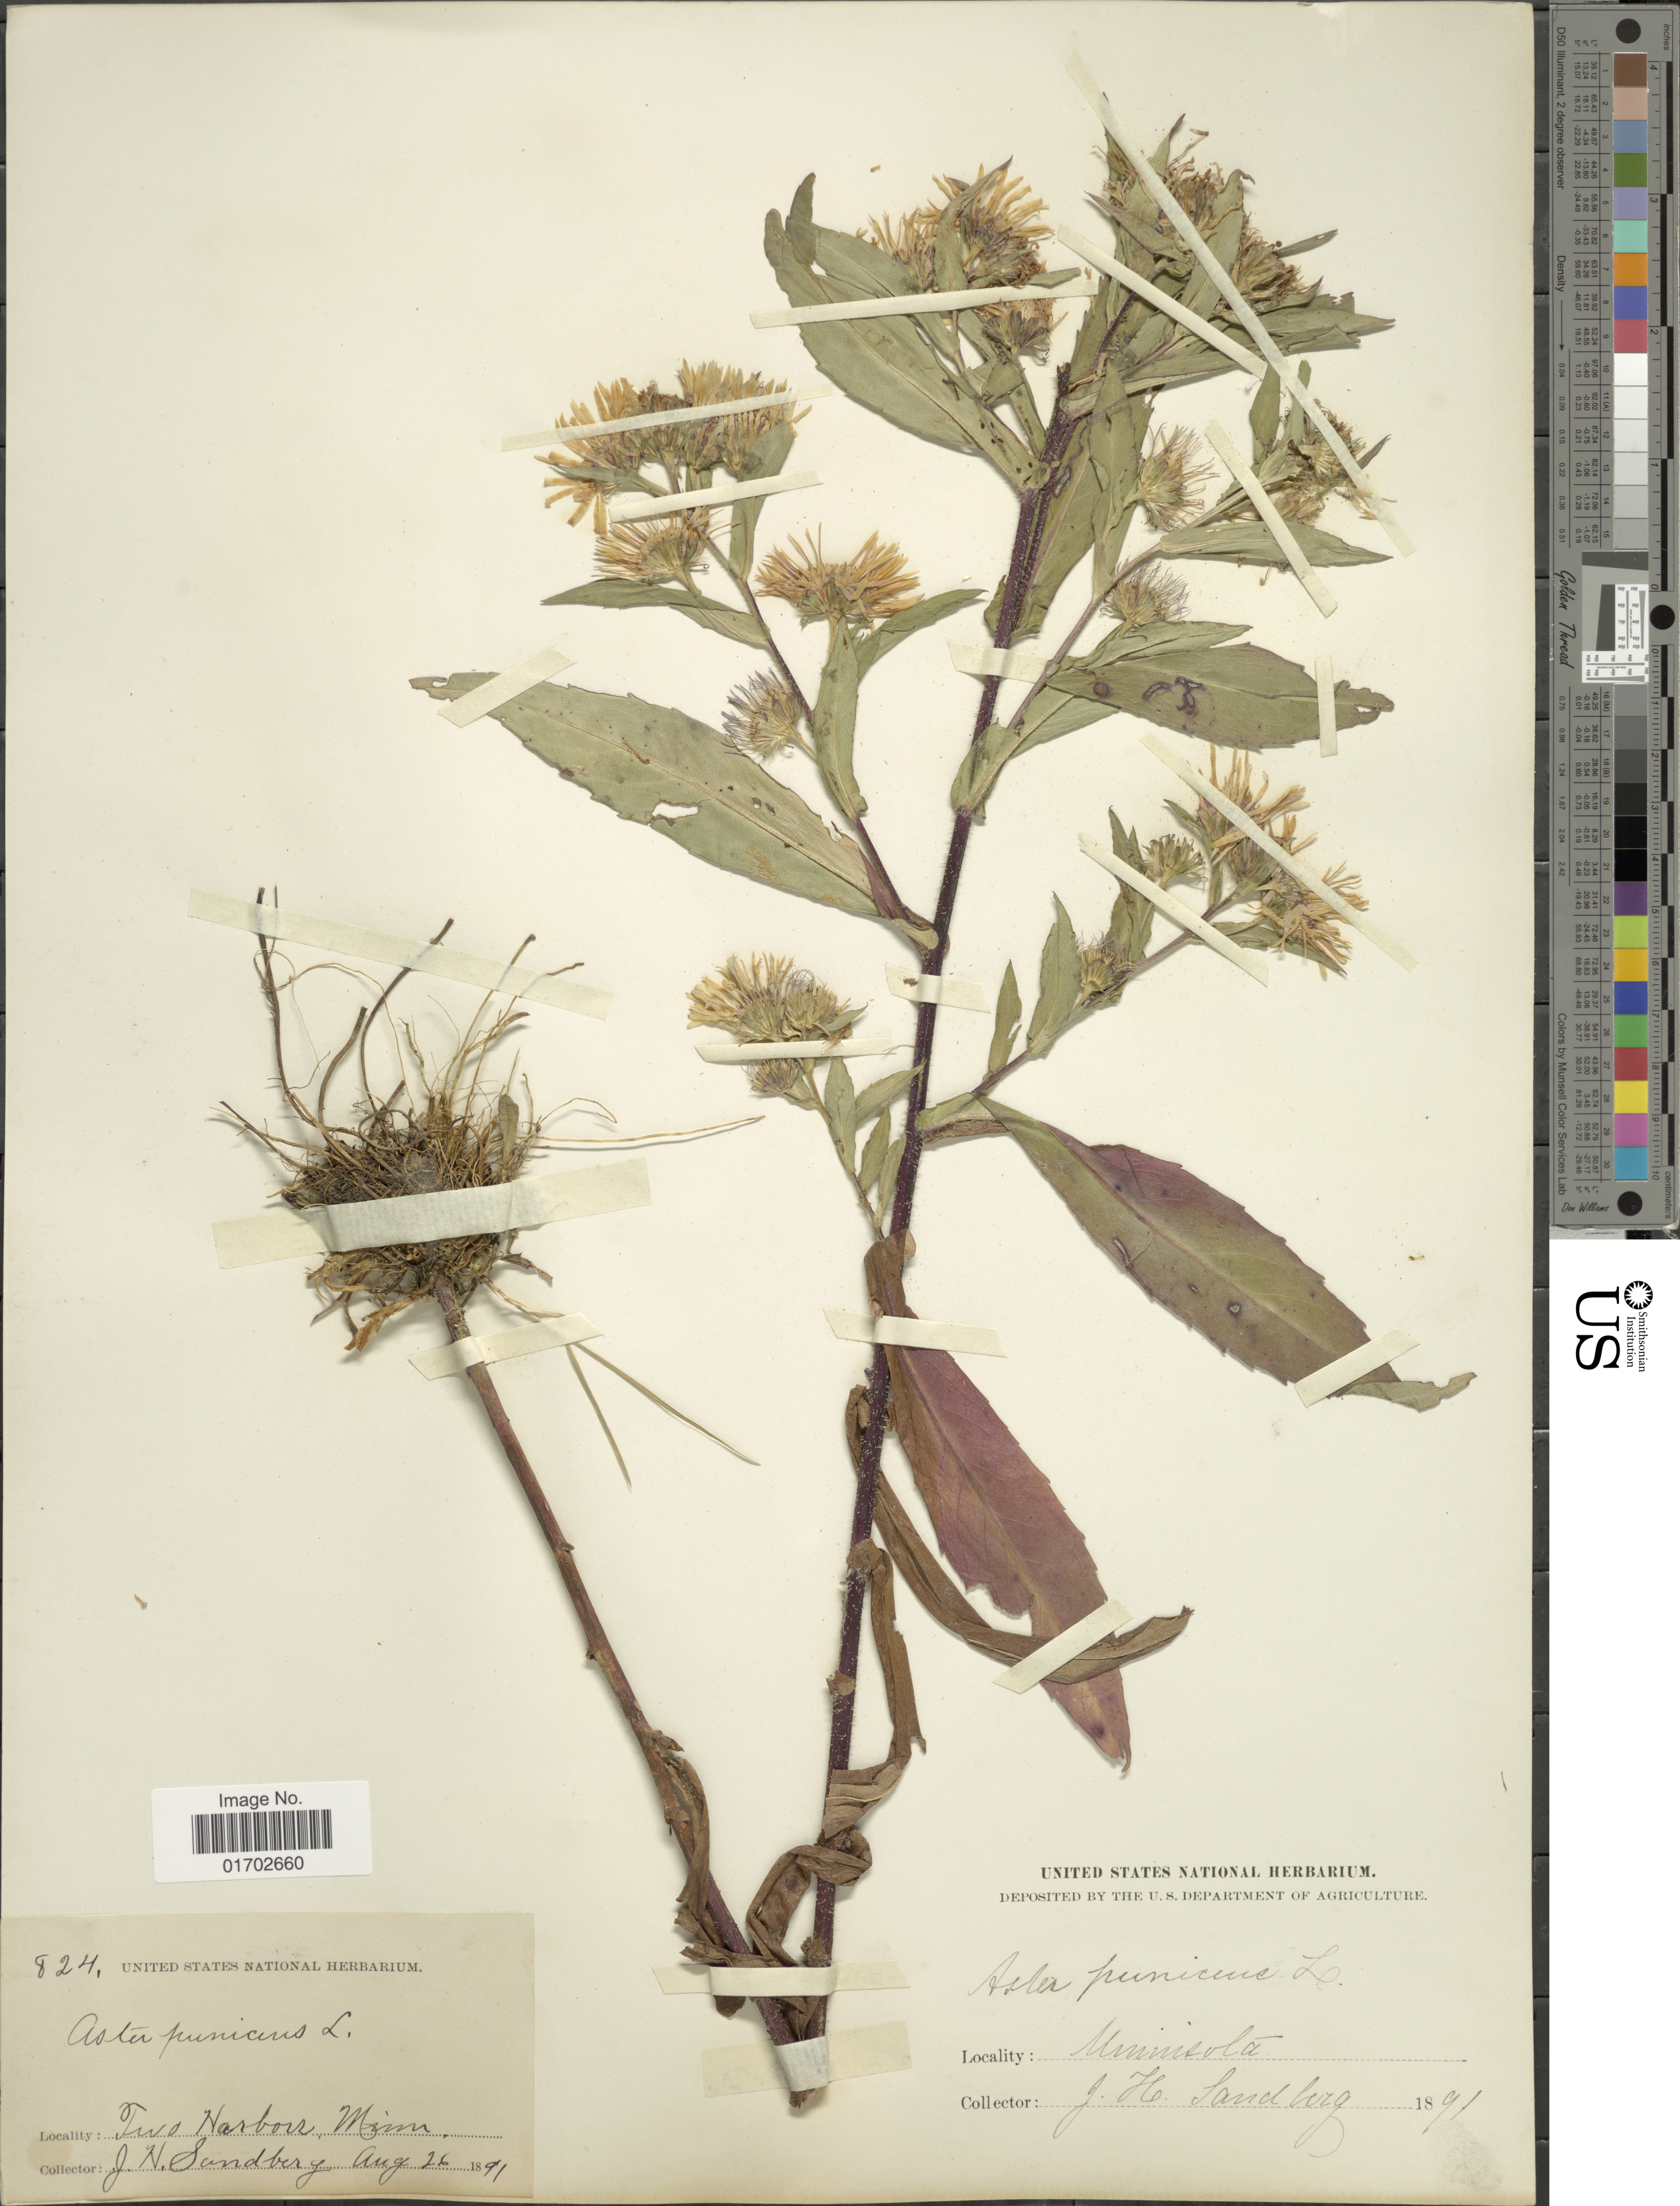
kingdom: Plantae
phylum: Tracheophyta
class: Magnoliopsida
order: Asterales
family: Asteraceae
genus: Symphyotrichum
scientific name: Symphyotrichum puniceum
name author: (L.) Á. Löve & D. Löve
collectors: J. H. Sandberg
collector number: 824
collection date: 1891-08-26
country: United States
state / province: Minnesota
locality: Two Harbor